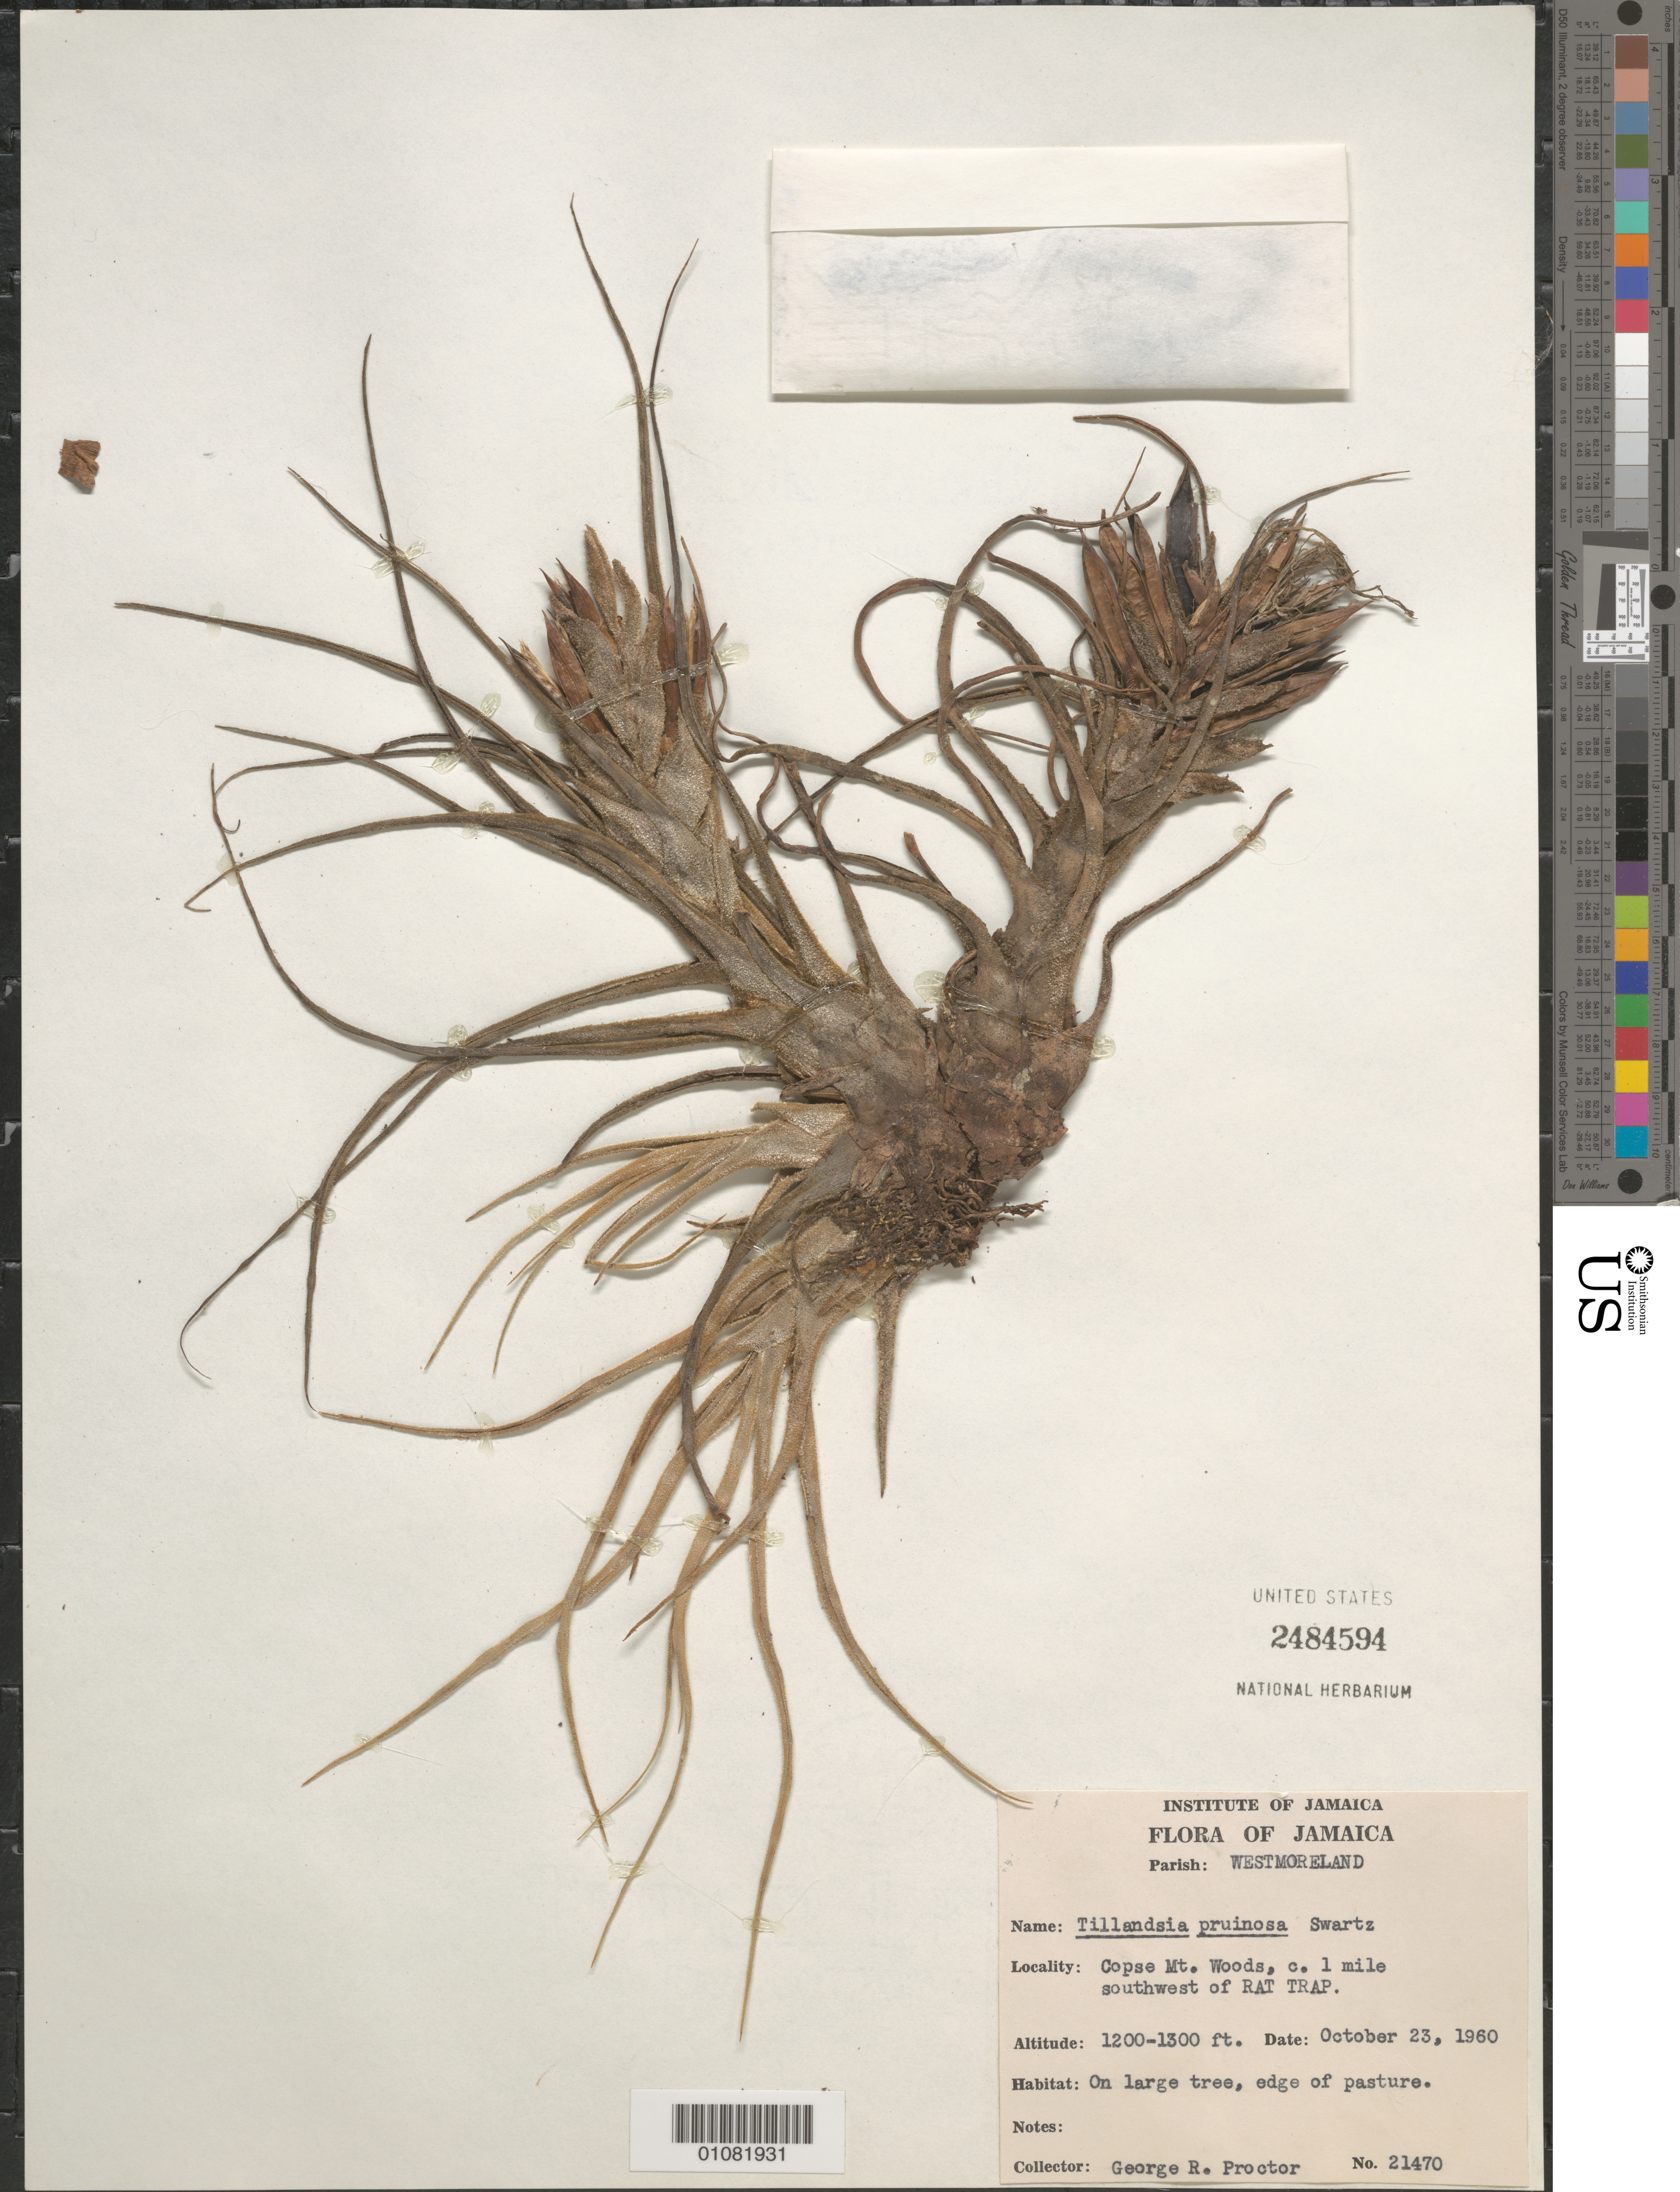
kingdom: Plantae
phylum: Tracheophyta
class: Liliopsida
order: Poales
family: Bromeliaceae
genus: Tillandsia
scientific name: Tillandsia pruinosa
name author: Sw.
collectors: G. R. Proctor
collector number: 21470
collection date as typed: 23 Oct 1960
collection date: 1960-10-23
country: Jamaica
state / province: Westmoreland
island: Jamaica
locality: Copse Mt. Woods, c. 1 mile SW of Rat Trap.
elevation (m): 366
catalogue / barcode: US 2484594